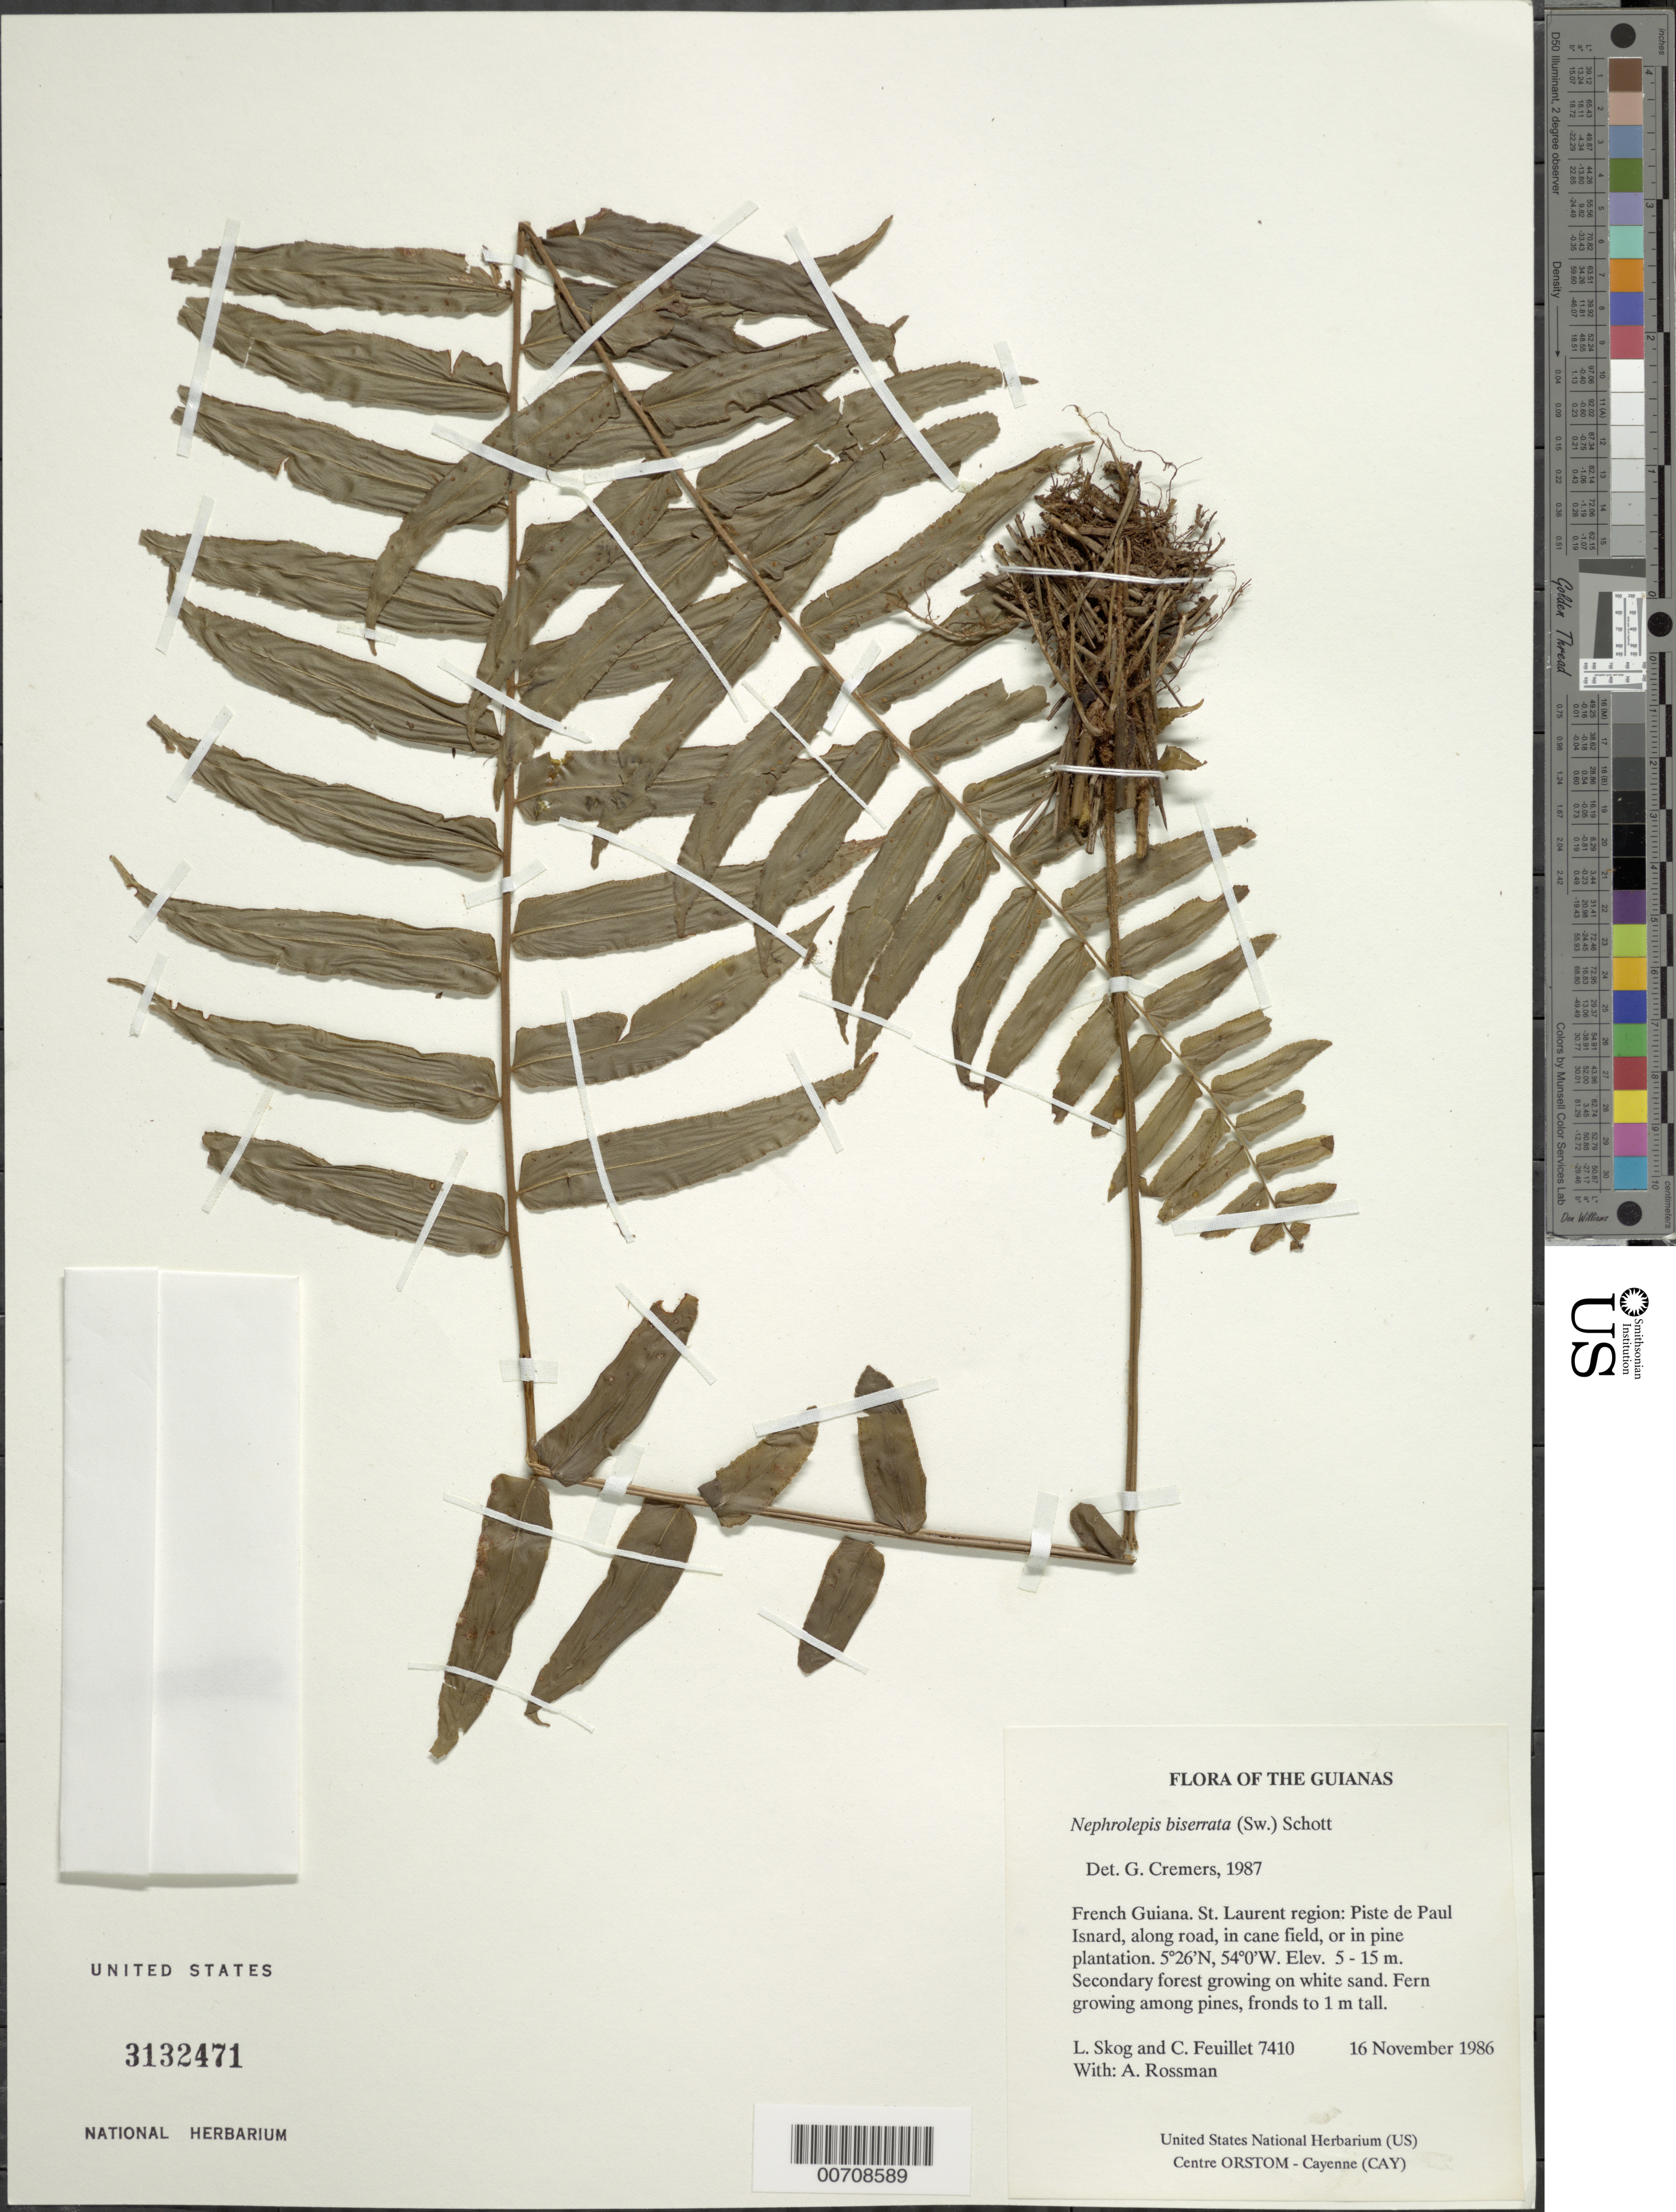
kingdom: Plantae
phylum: Tracheophyta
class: Polypodiopsida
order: Polypodiales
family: Nephrolepidaceae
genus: Nephrolepis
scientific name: Nephrolepis biserrata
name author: (Sw.) Schott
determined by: Cremers, Georges A.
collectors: L. E. Skog, C. Feuillet & A. Rossman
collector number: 7410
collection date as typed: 16 November 1986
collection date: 1986-11-16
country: French Guiana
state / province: Saint-Laurent-du-Maroni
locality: Piste de Paul Isnard, along road, in cane field, or in pine plantation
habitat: Secondary forest growing on white sand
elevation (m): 5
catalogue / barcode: US 3132471